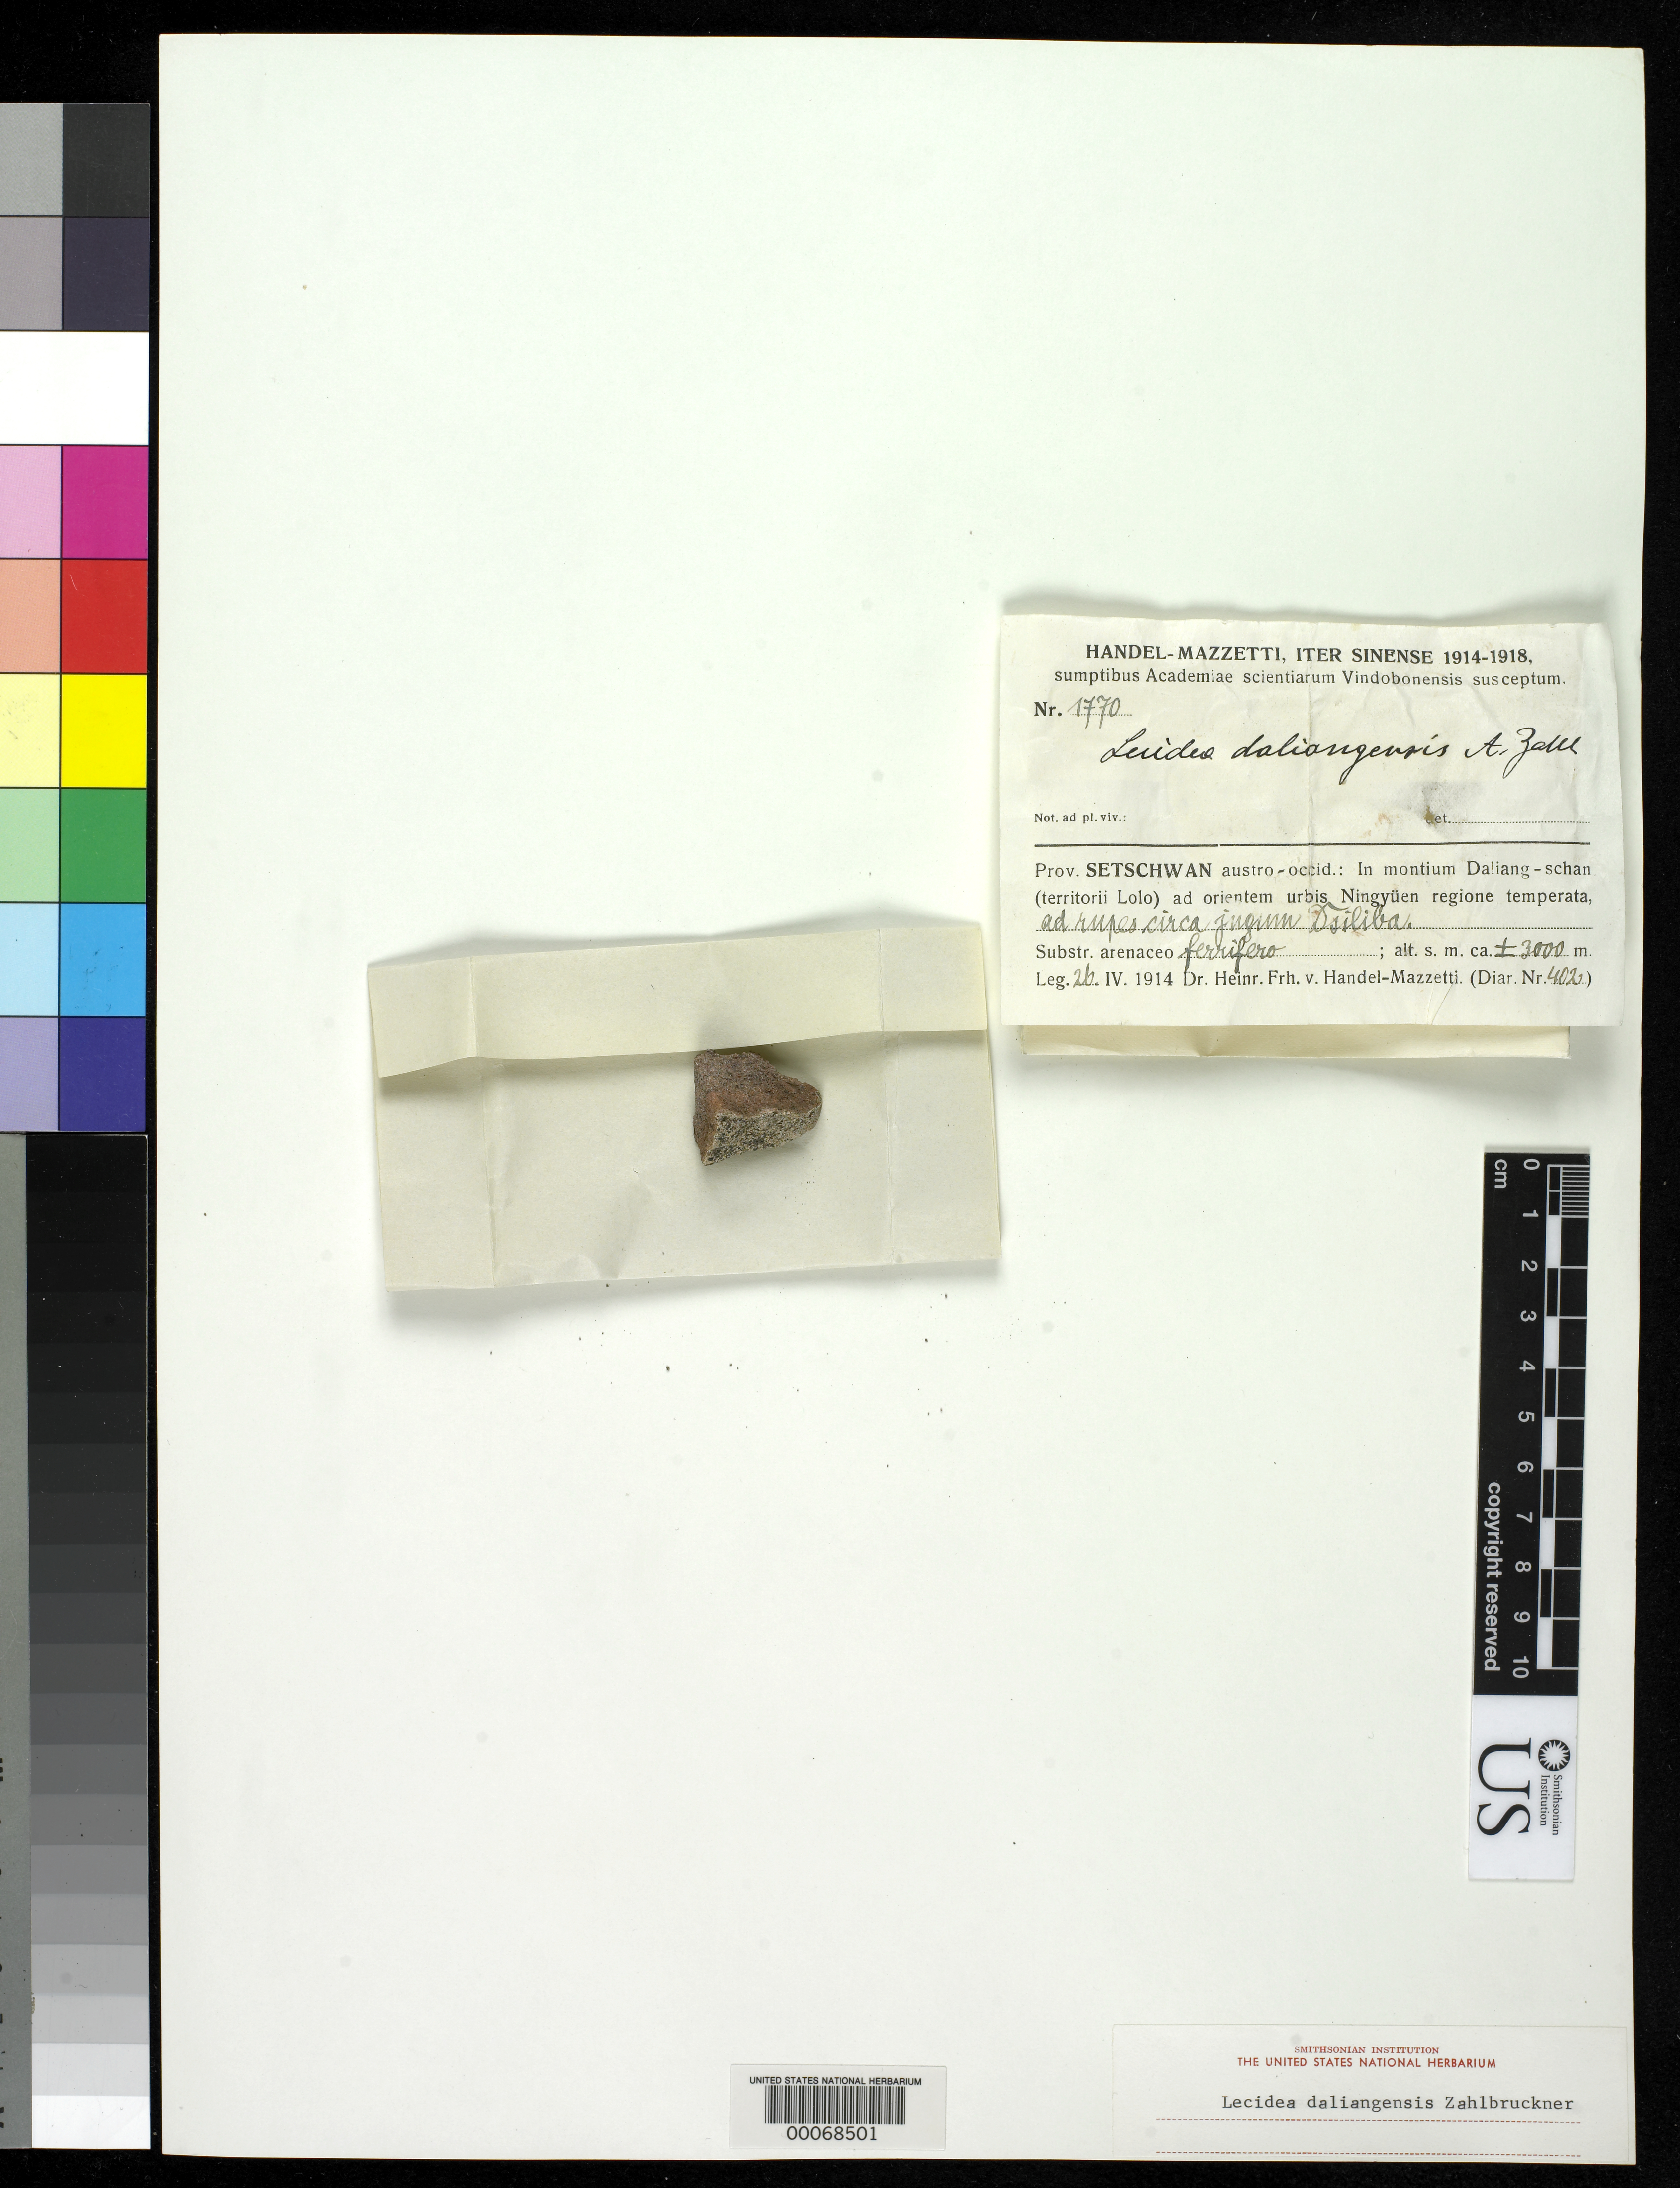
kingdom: Fungi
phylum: Ascomycota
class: Lecanoromycetes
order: Lecideales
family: Lecideaceae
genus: Lecidea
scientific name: Lecidea daliangensis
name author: Zahlbr. in Hand.-Mazz.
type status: Isotype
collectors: H. Handel-Mazzetti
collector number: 1770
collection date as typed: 26 Apr 1914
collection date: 1914-04-26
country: China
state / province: Sichuan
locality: In montium Daliang-schan (Terr. Lolo) ad orientum urbis Ningyuen. [On Daliang-schan Mountain(s) (Lolo Terr.) to the E of the city of Ningyuen.]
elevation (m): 3000